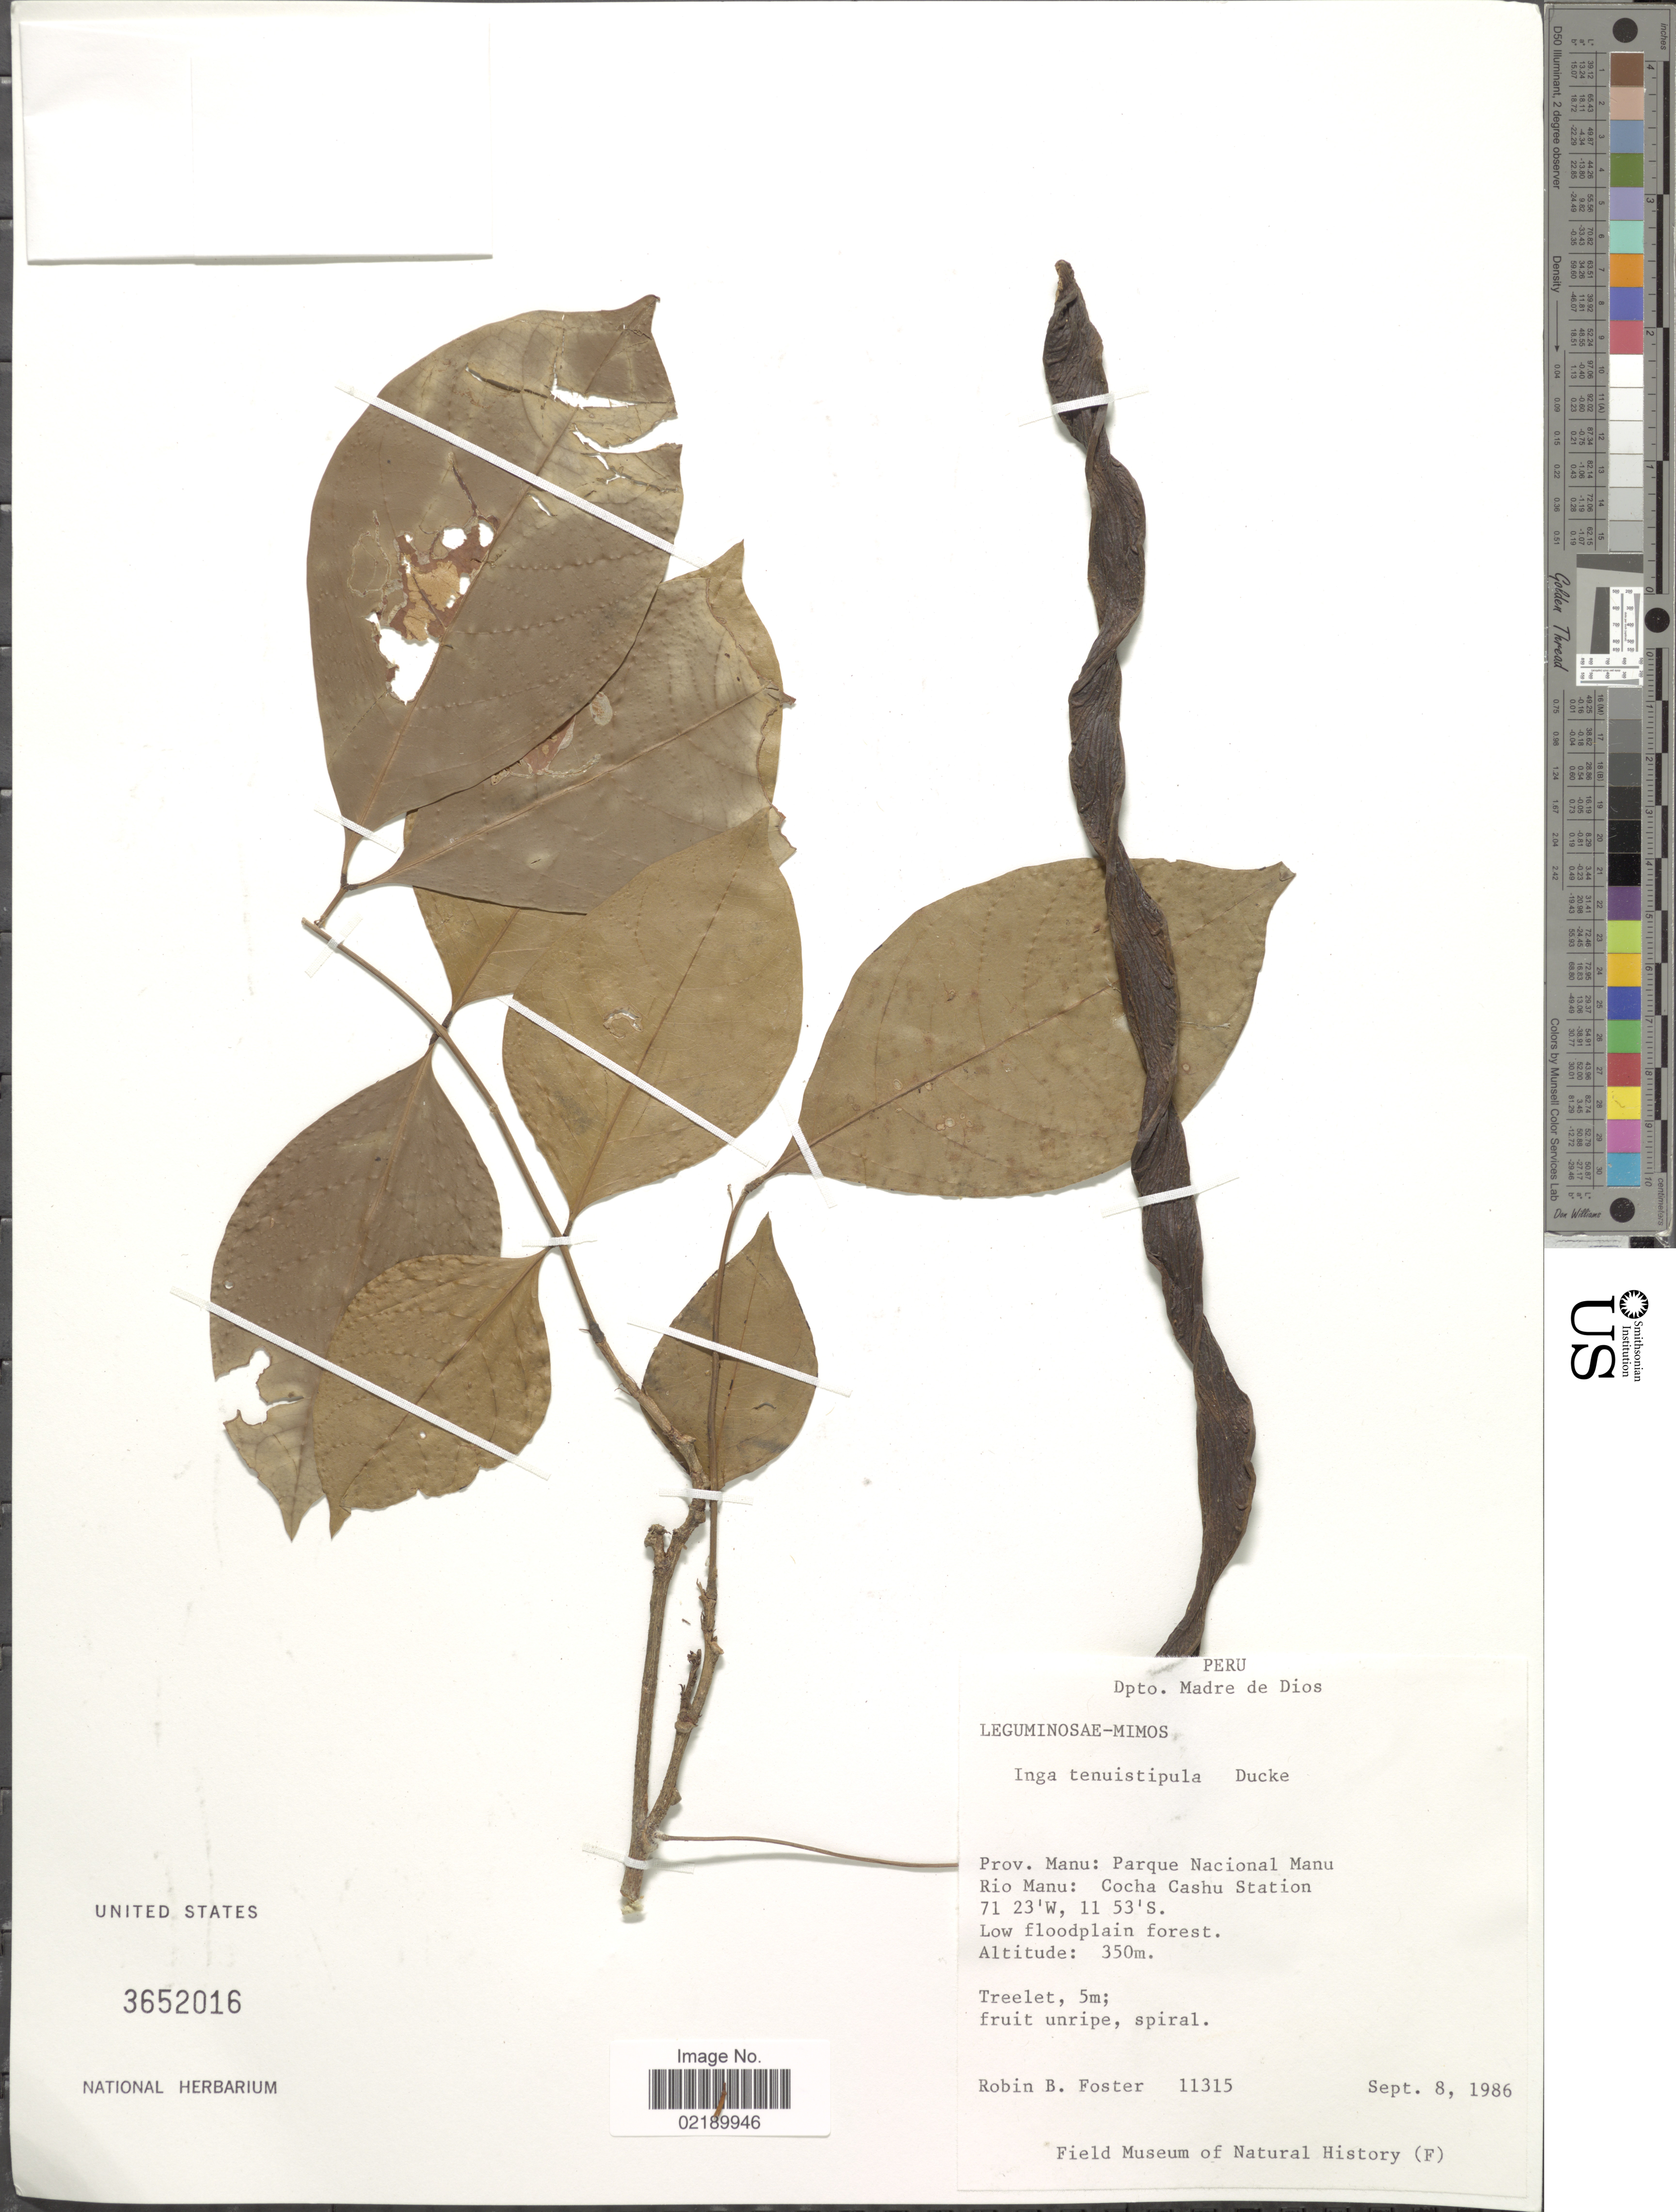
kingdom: Plantae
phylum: Tracheophyta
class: Magnoliopsida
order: Fabales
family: Fabaceae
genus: Inga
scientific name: Inga tenuistipula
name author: Ducke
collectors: R. B. Foster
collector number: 11315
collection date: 1986-09-08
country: Peru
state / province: Madre de Dios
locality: Prov. Manu, Parque Nacional Manu, Rio Manu, Cocha Cashu Station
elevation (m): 350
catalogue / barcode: US 3652016